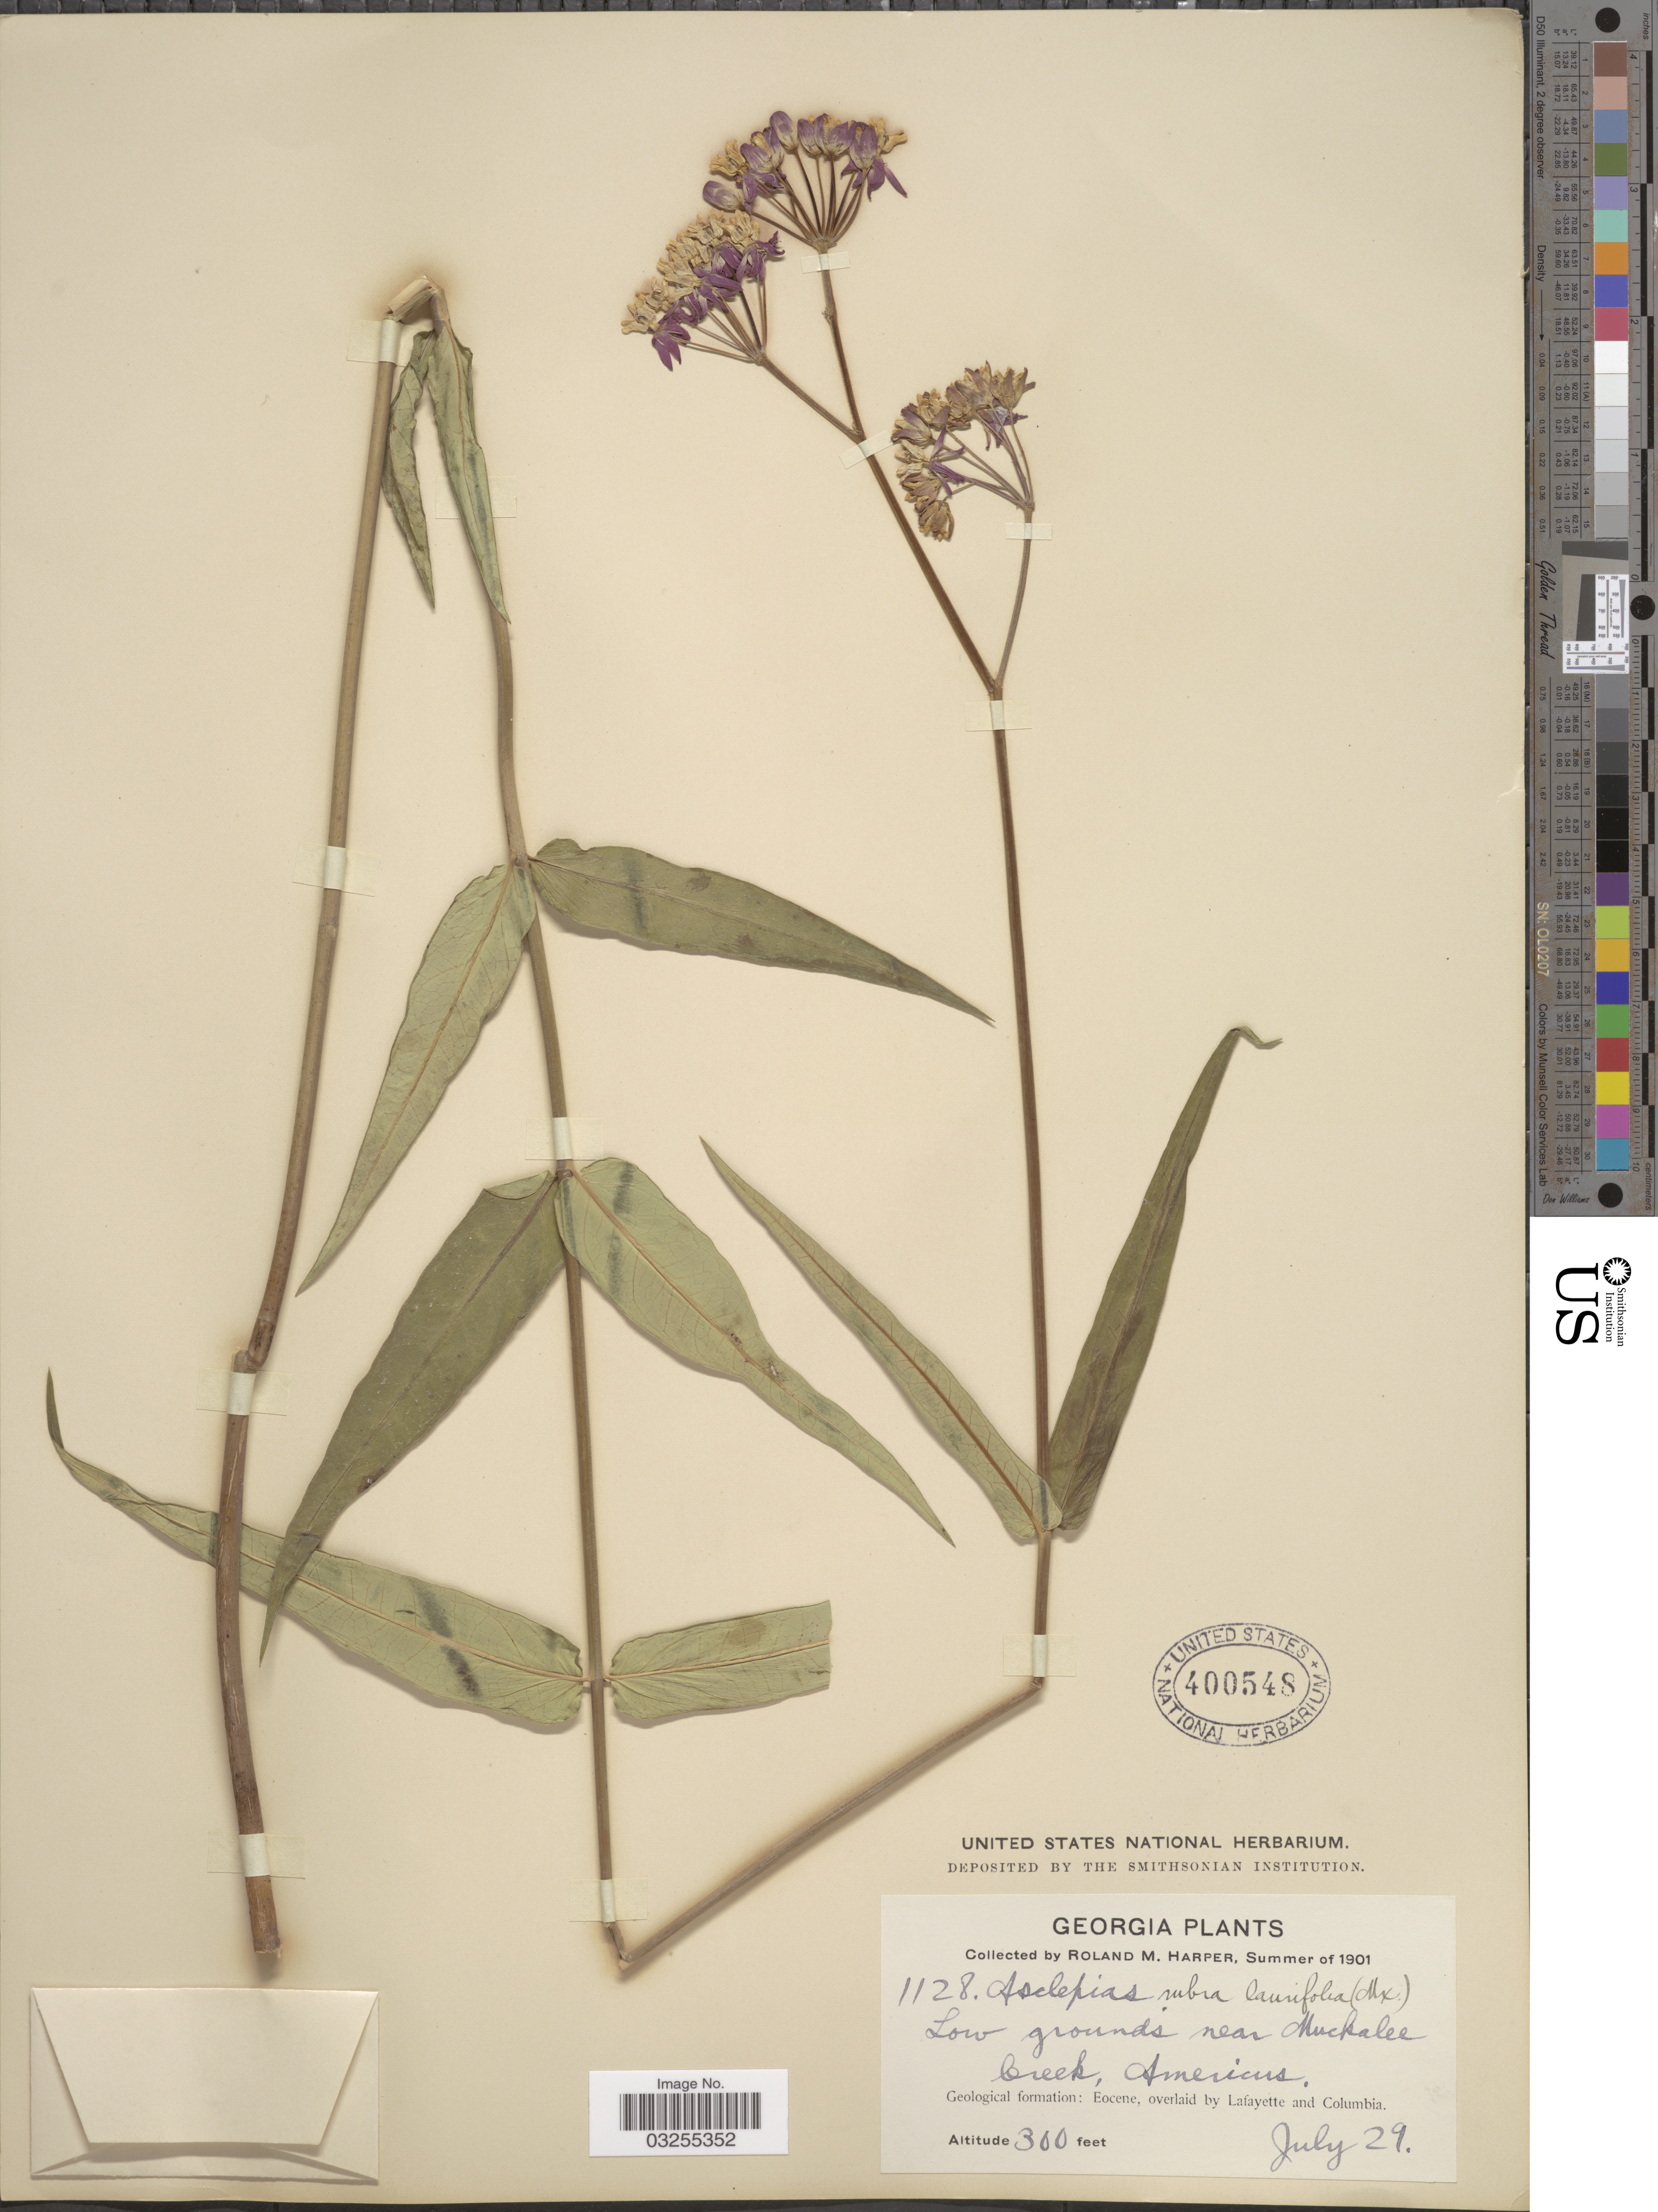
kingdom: Plantae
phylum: Tracheophyta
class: Magnoliopsida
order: Gentianales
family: Apocynaceae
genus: Asclepias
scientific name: Asclepias rubra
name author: L.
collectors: R. M. Harper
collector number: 1128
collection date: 1901-07-29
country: United States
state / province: Georgia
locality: Low grounds near Muckalee Creek, Americus. Geological formation: Eocene, overlaid by Lafayette and Columbia.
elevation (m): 91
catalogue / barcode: US 400548